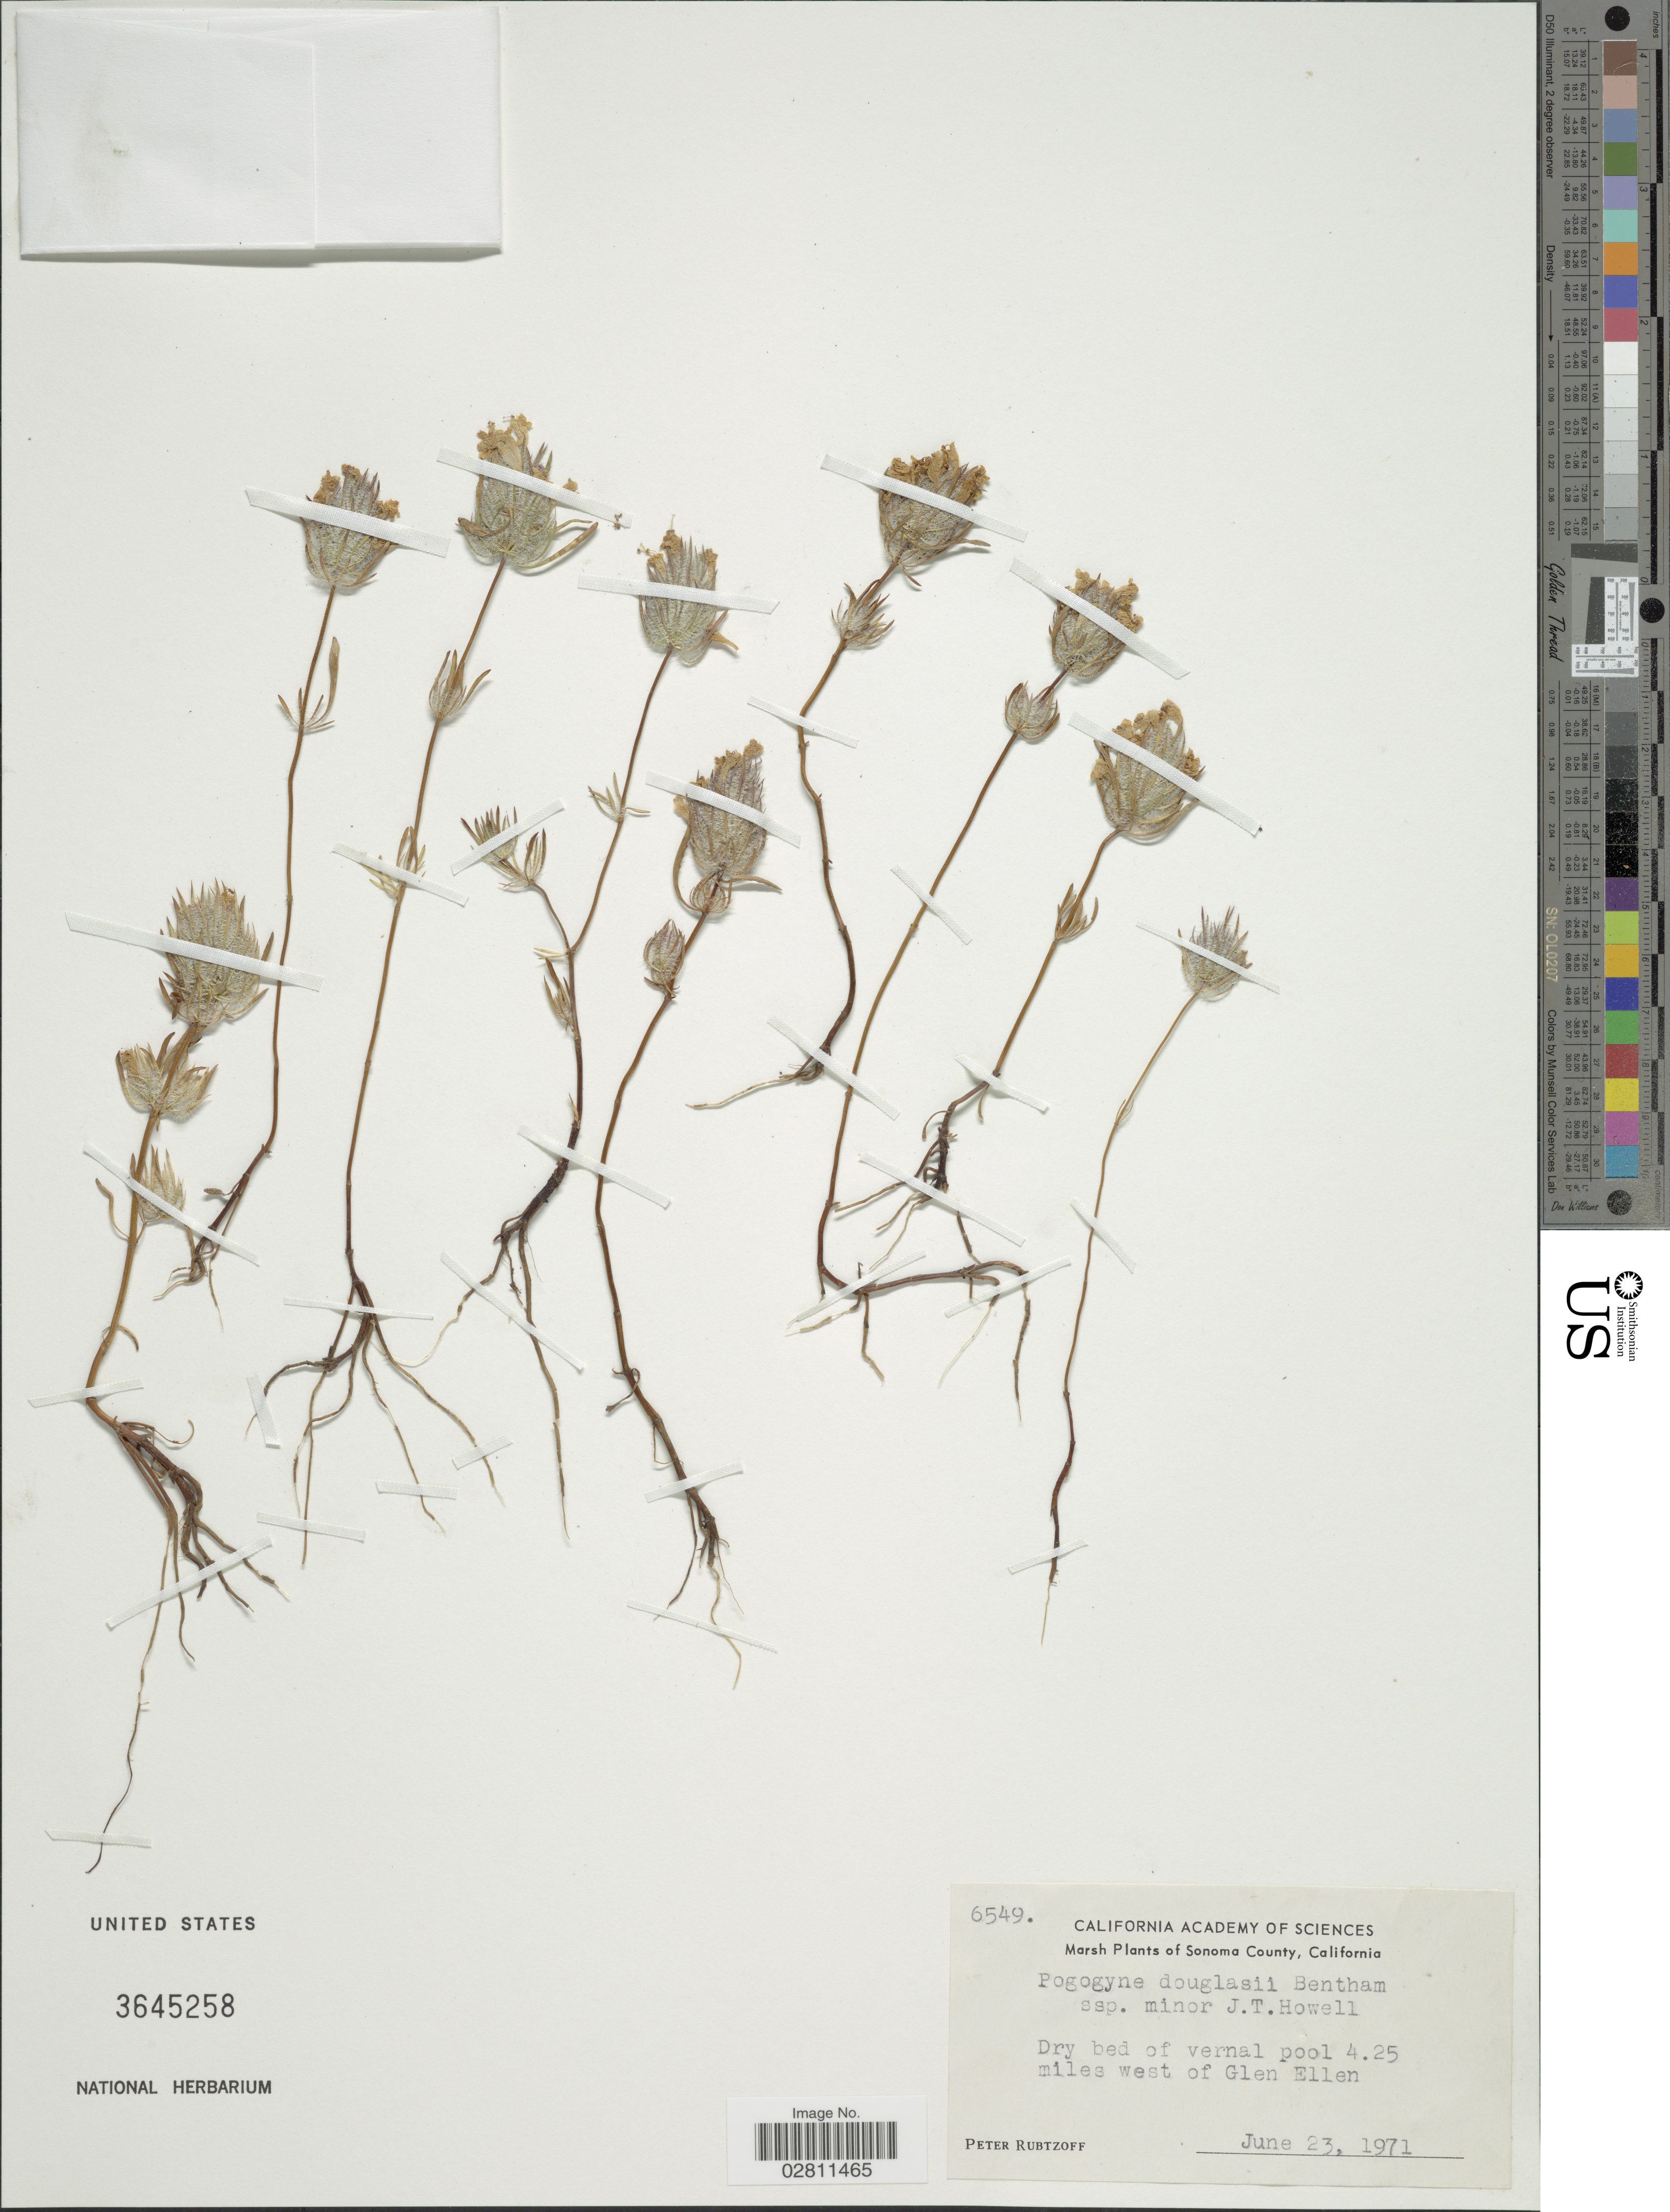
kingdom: Plantae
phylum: Tracheophyta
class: Magnoliopsida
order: Lamiales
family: Lamiaceae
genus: Pogogyne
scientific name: Pogogyne douglasii subsp. minor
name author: J.T. Howell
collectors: P. Rubtzoff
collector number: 6549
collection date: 1971-06-23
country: United States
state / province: California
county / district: Sonoma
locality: Marsh Plants of Sonoma County. Dry bed of vernal pool 4.25 miles west of Glen Ellen.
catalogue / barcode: US 3645258